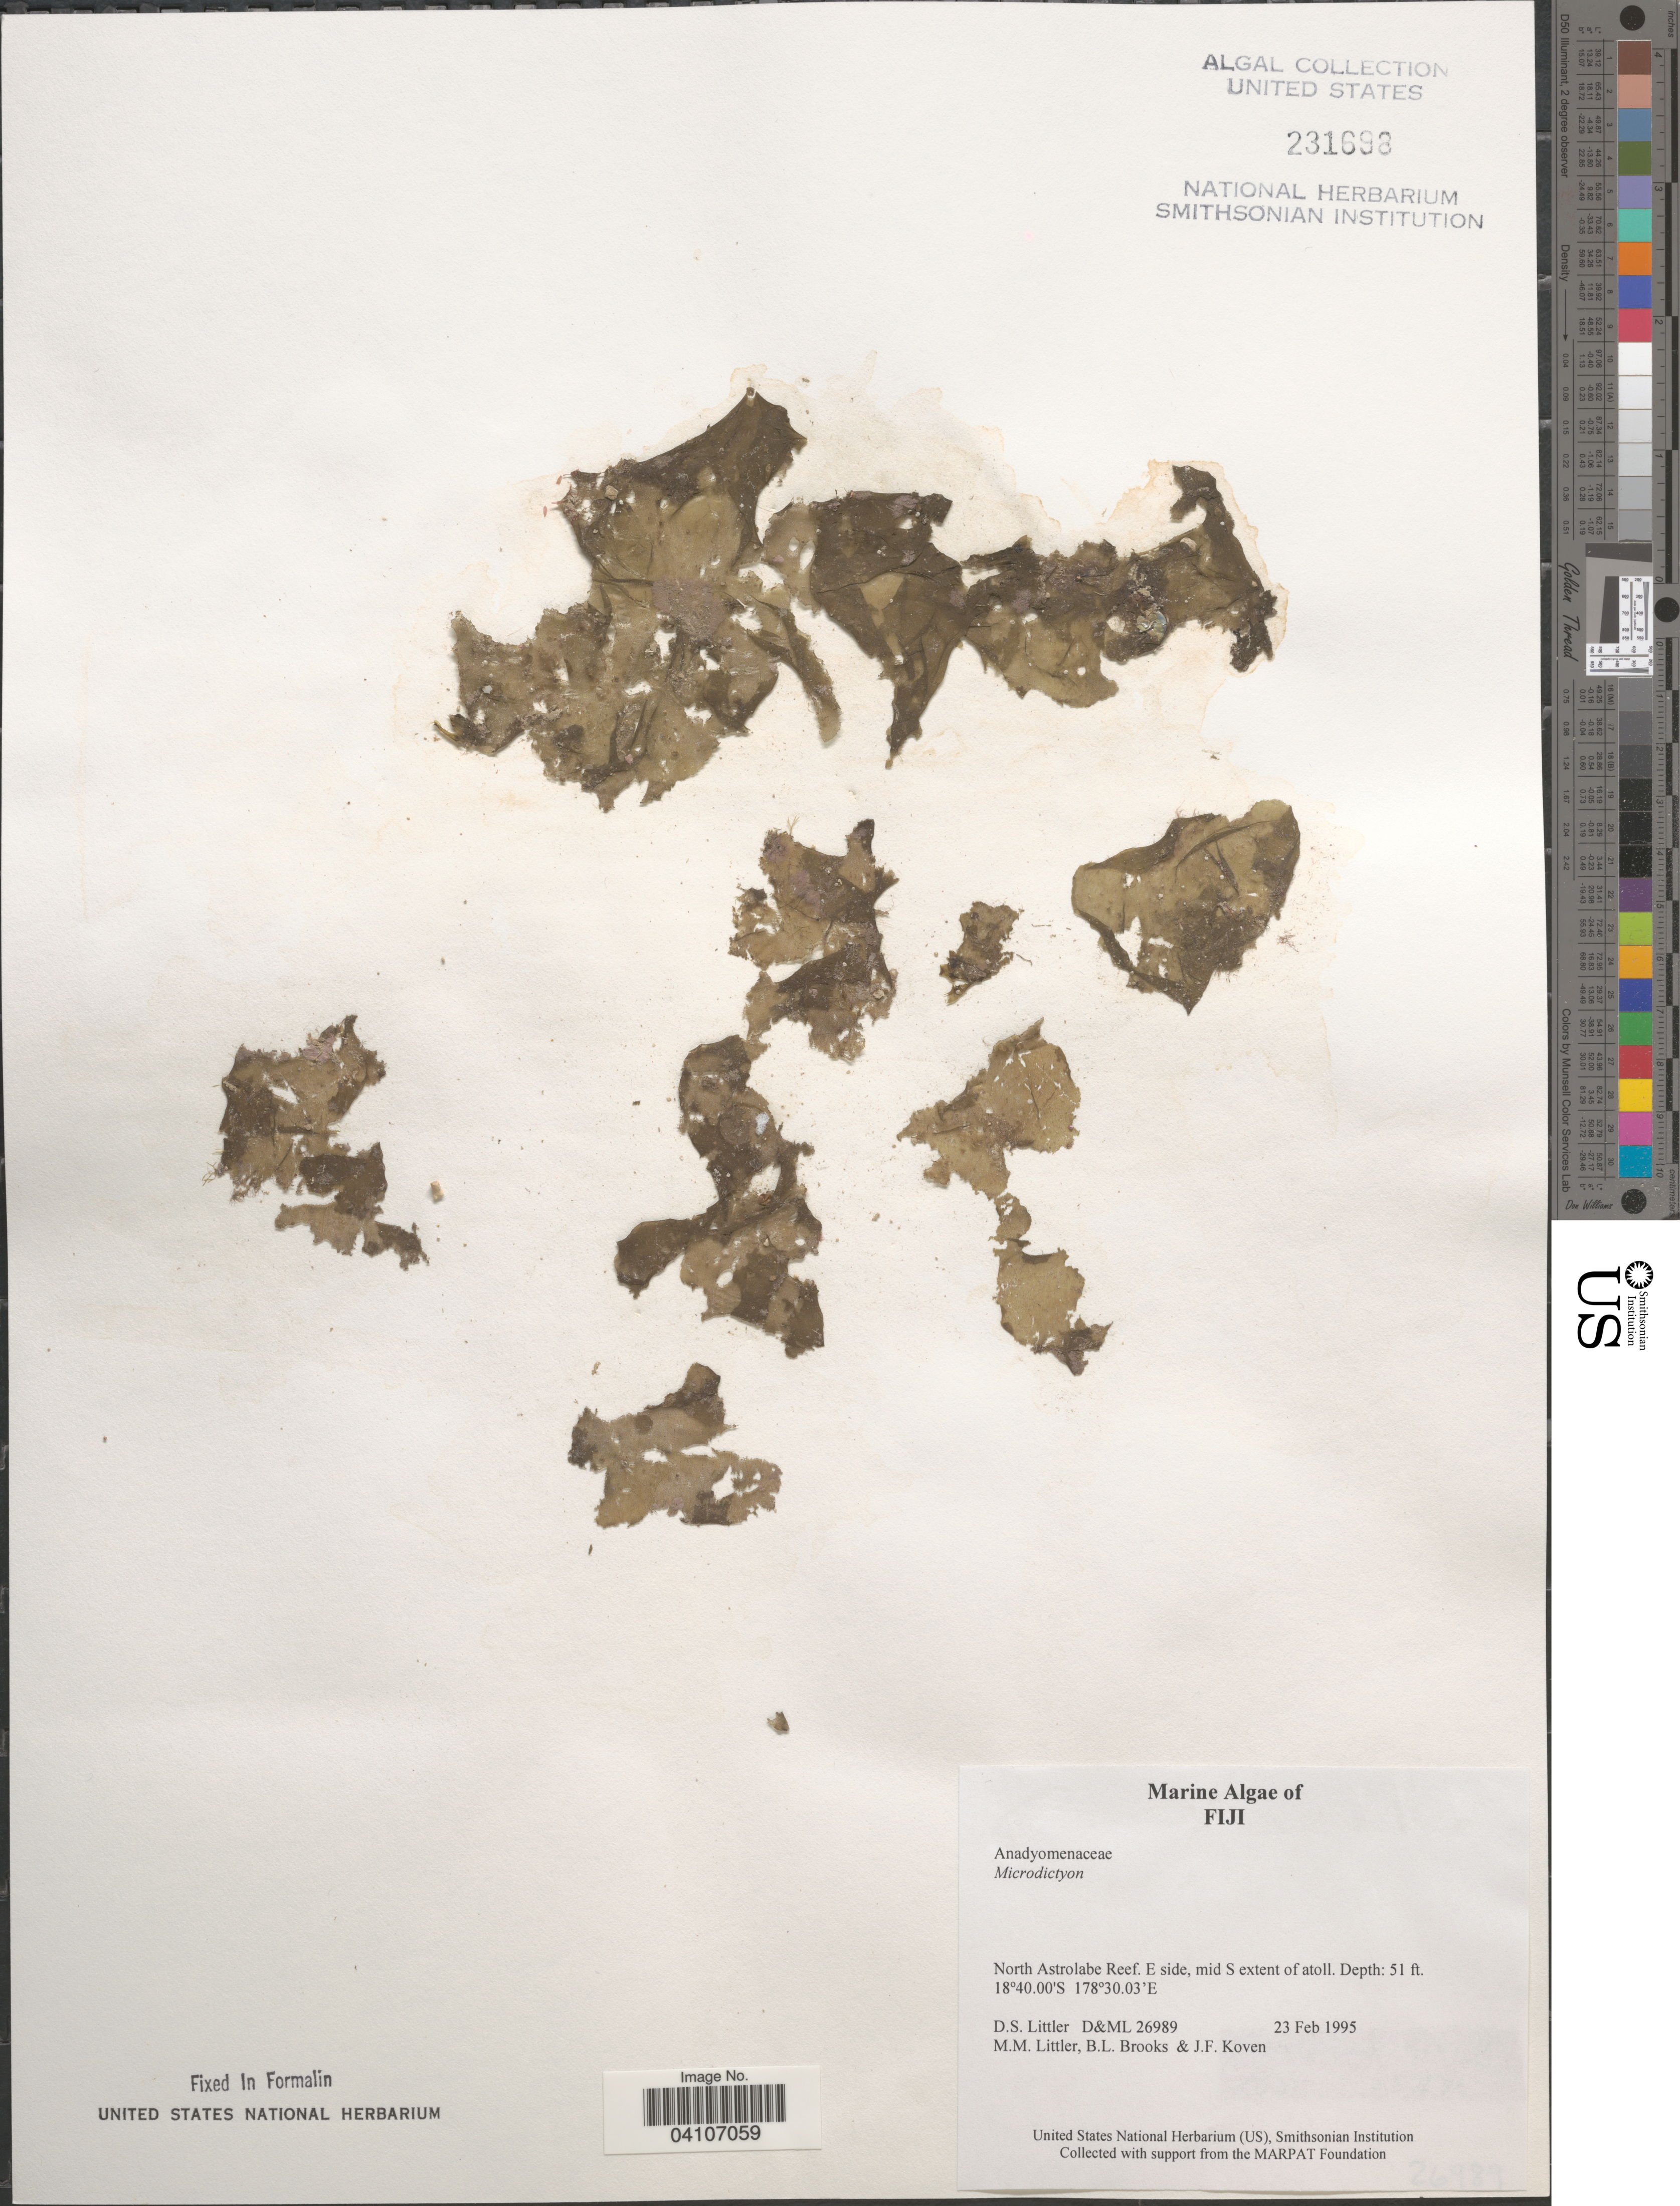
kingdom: Plantae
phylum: Chlorophyta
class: Ulvophyceae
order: Cladophorales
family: Anadyomenaceae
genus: Microdictyon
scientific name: Microdictyon sp.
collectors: D. S. Littler, B. Brooks & J. Koven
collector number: D&ML26989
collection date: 1995-02-23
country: Fiji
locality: North Astrolabe Reef. E side, mid S extent of atoll.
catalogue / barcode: US 231698